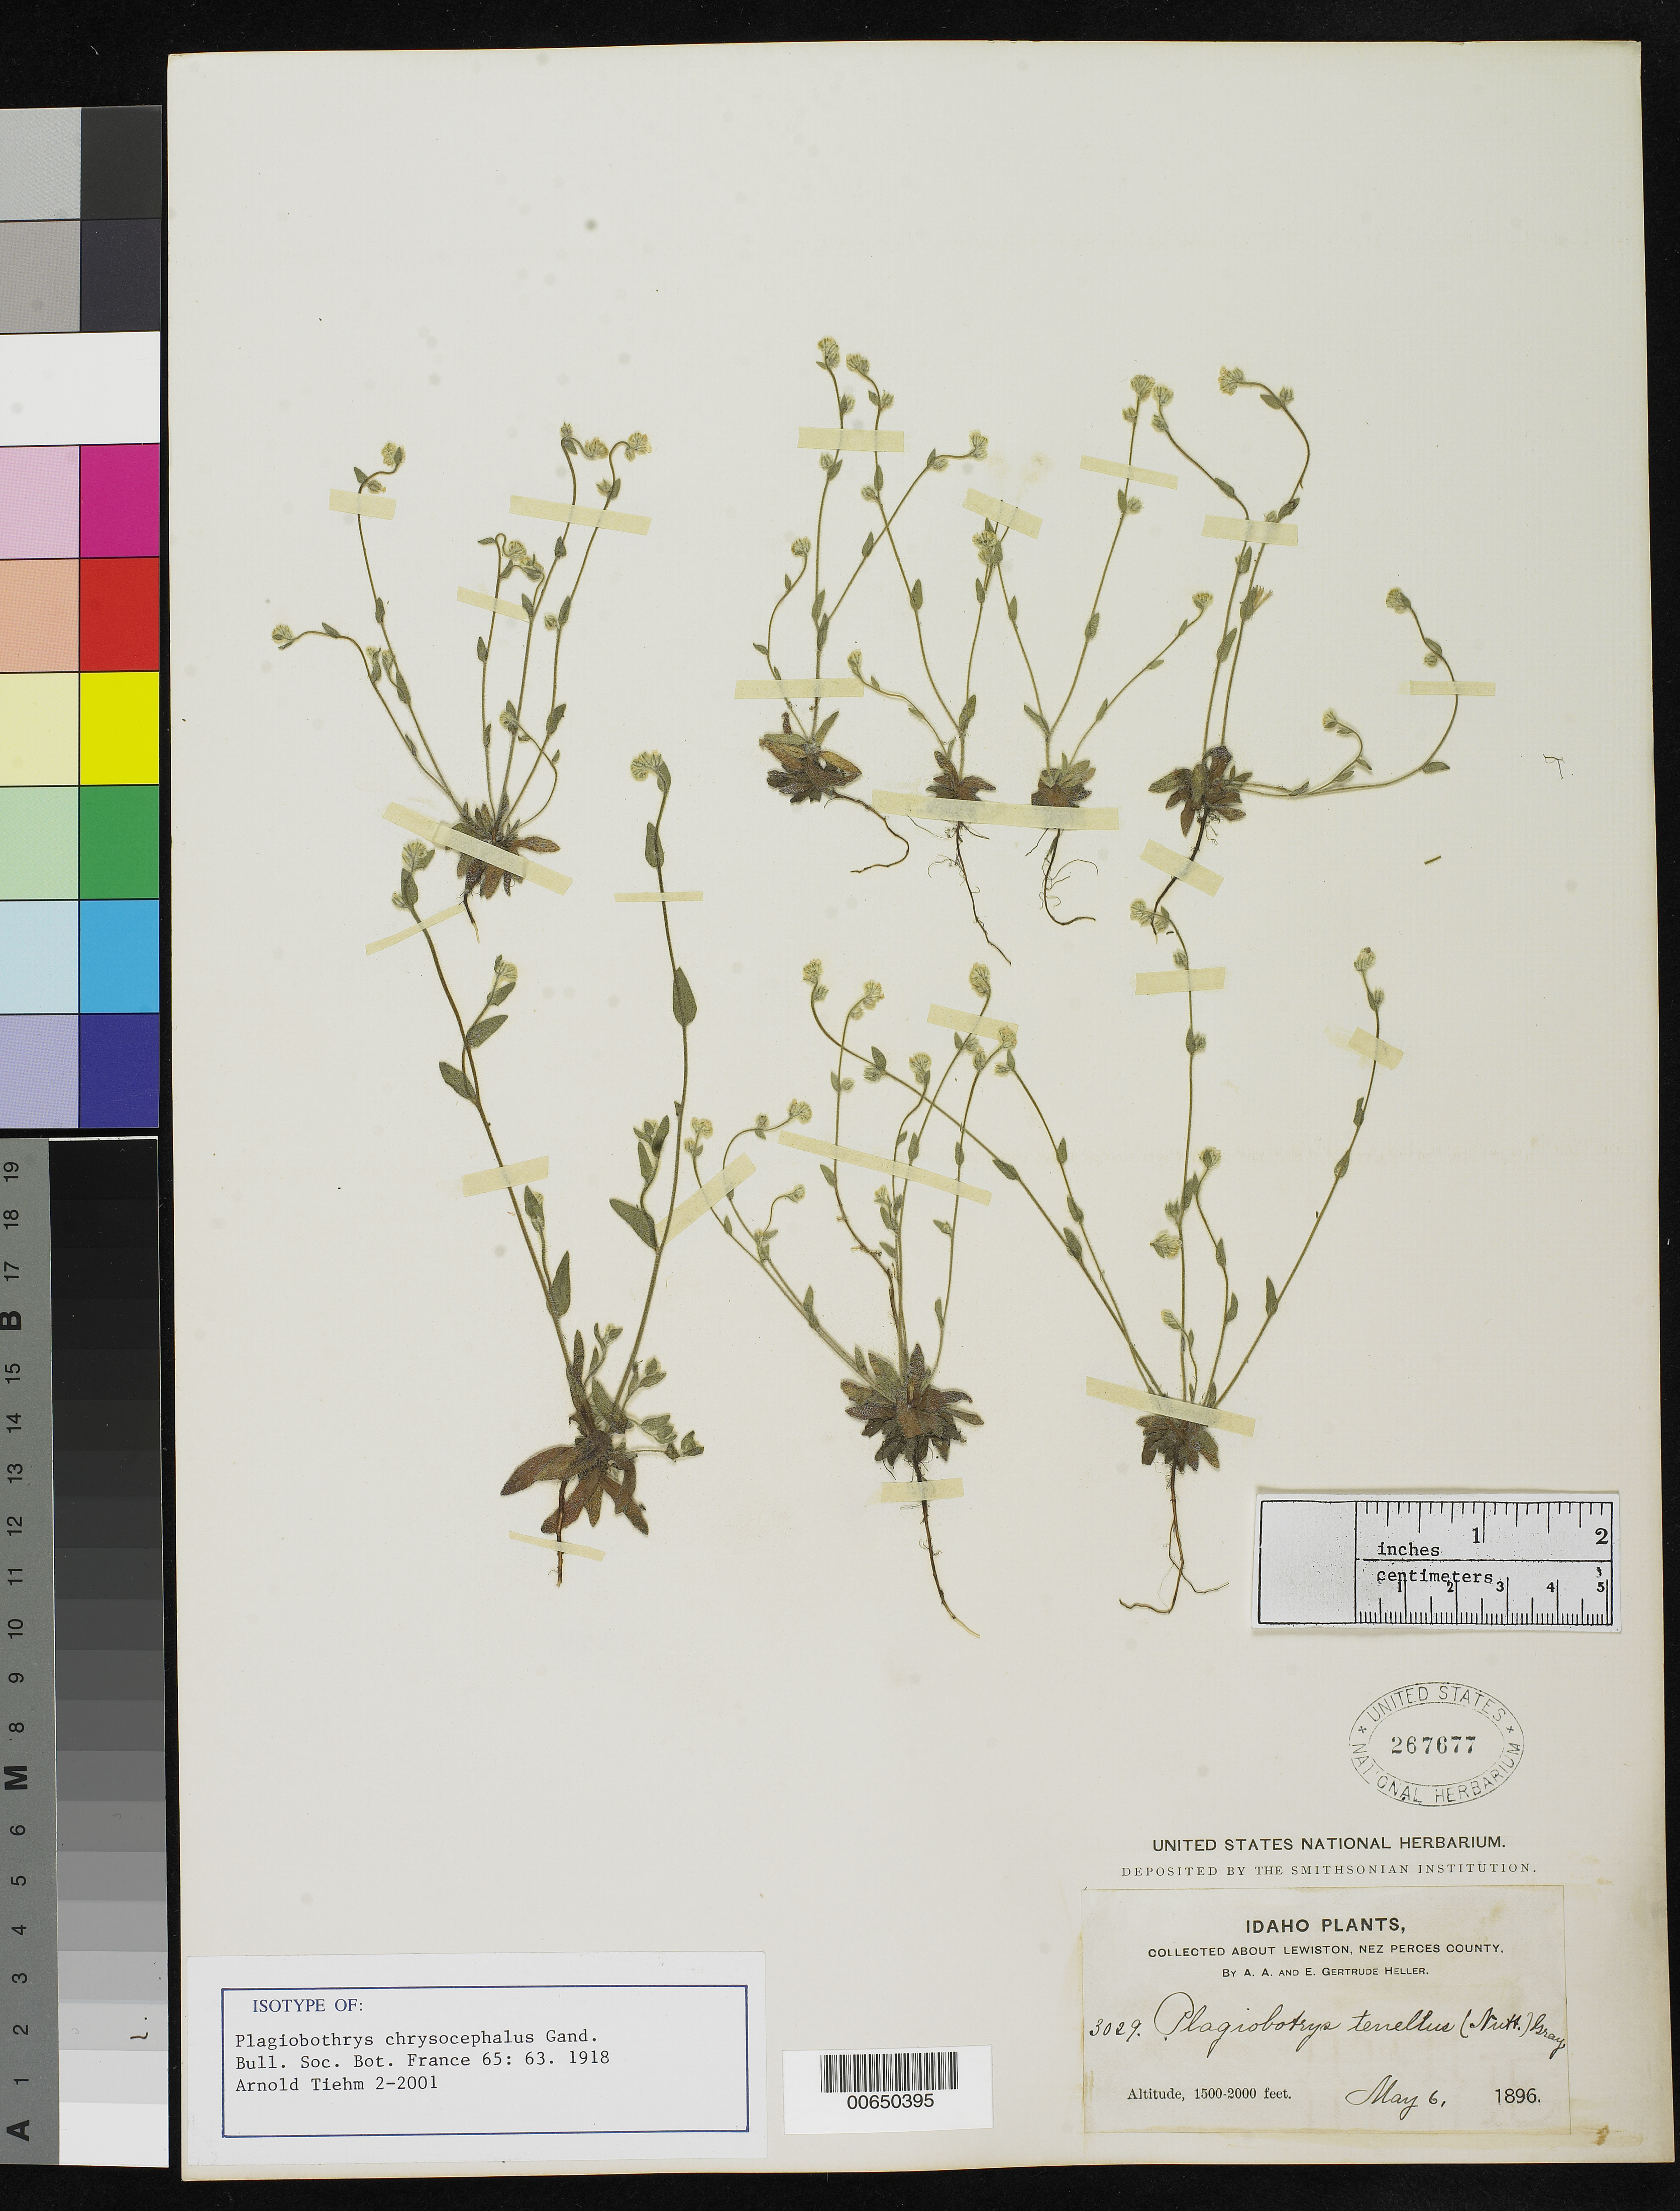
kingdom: Plantae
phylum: Tracheophyta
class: Magnoliopsida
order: Boraginales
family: Boraginaceae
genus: Plagiobothrys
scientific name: Plagiobothrys chrysocephalus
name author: Gand.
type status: Isotype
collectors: A. A. Heller & E. G. Heller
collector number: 3029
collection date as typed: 06 May 1896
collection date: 1896-05-06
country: United States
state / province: Idaho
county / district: Nez Perce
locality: About Lewiston.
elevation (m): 457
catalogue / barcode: US 267677